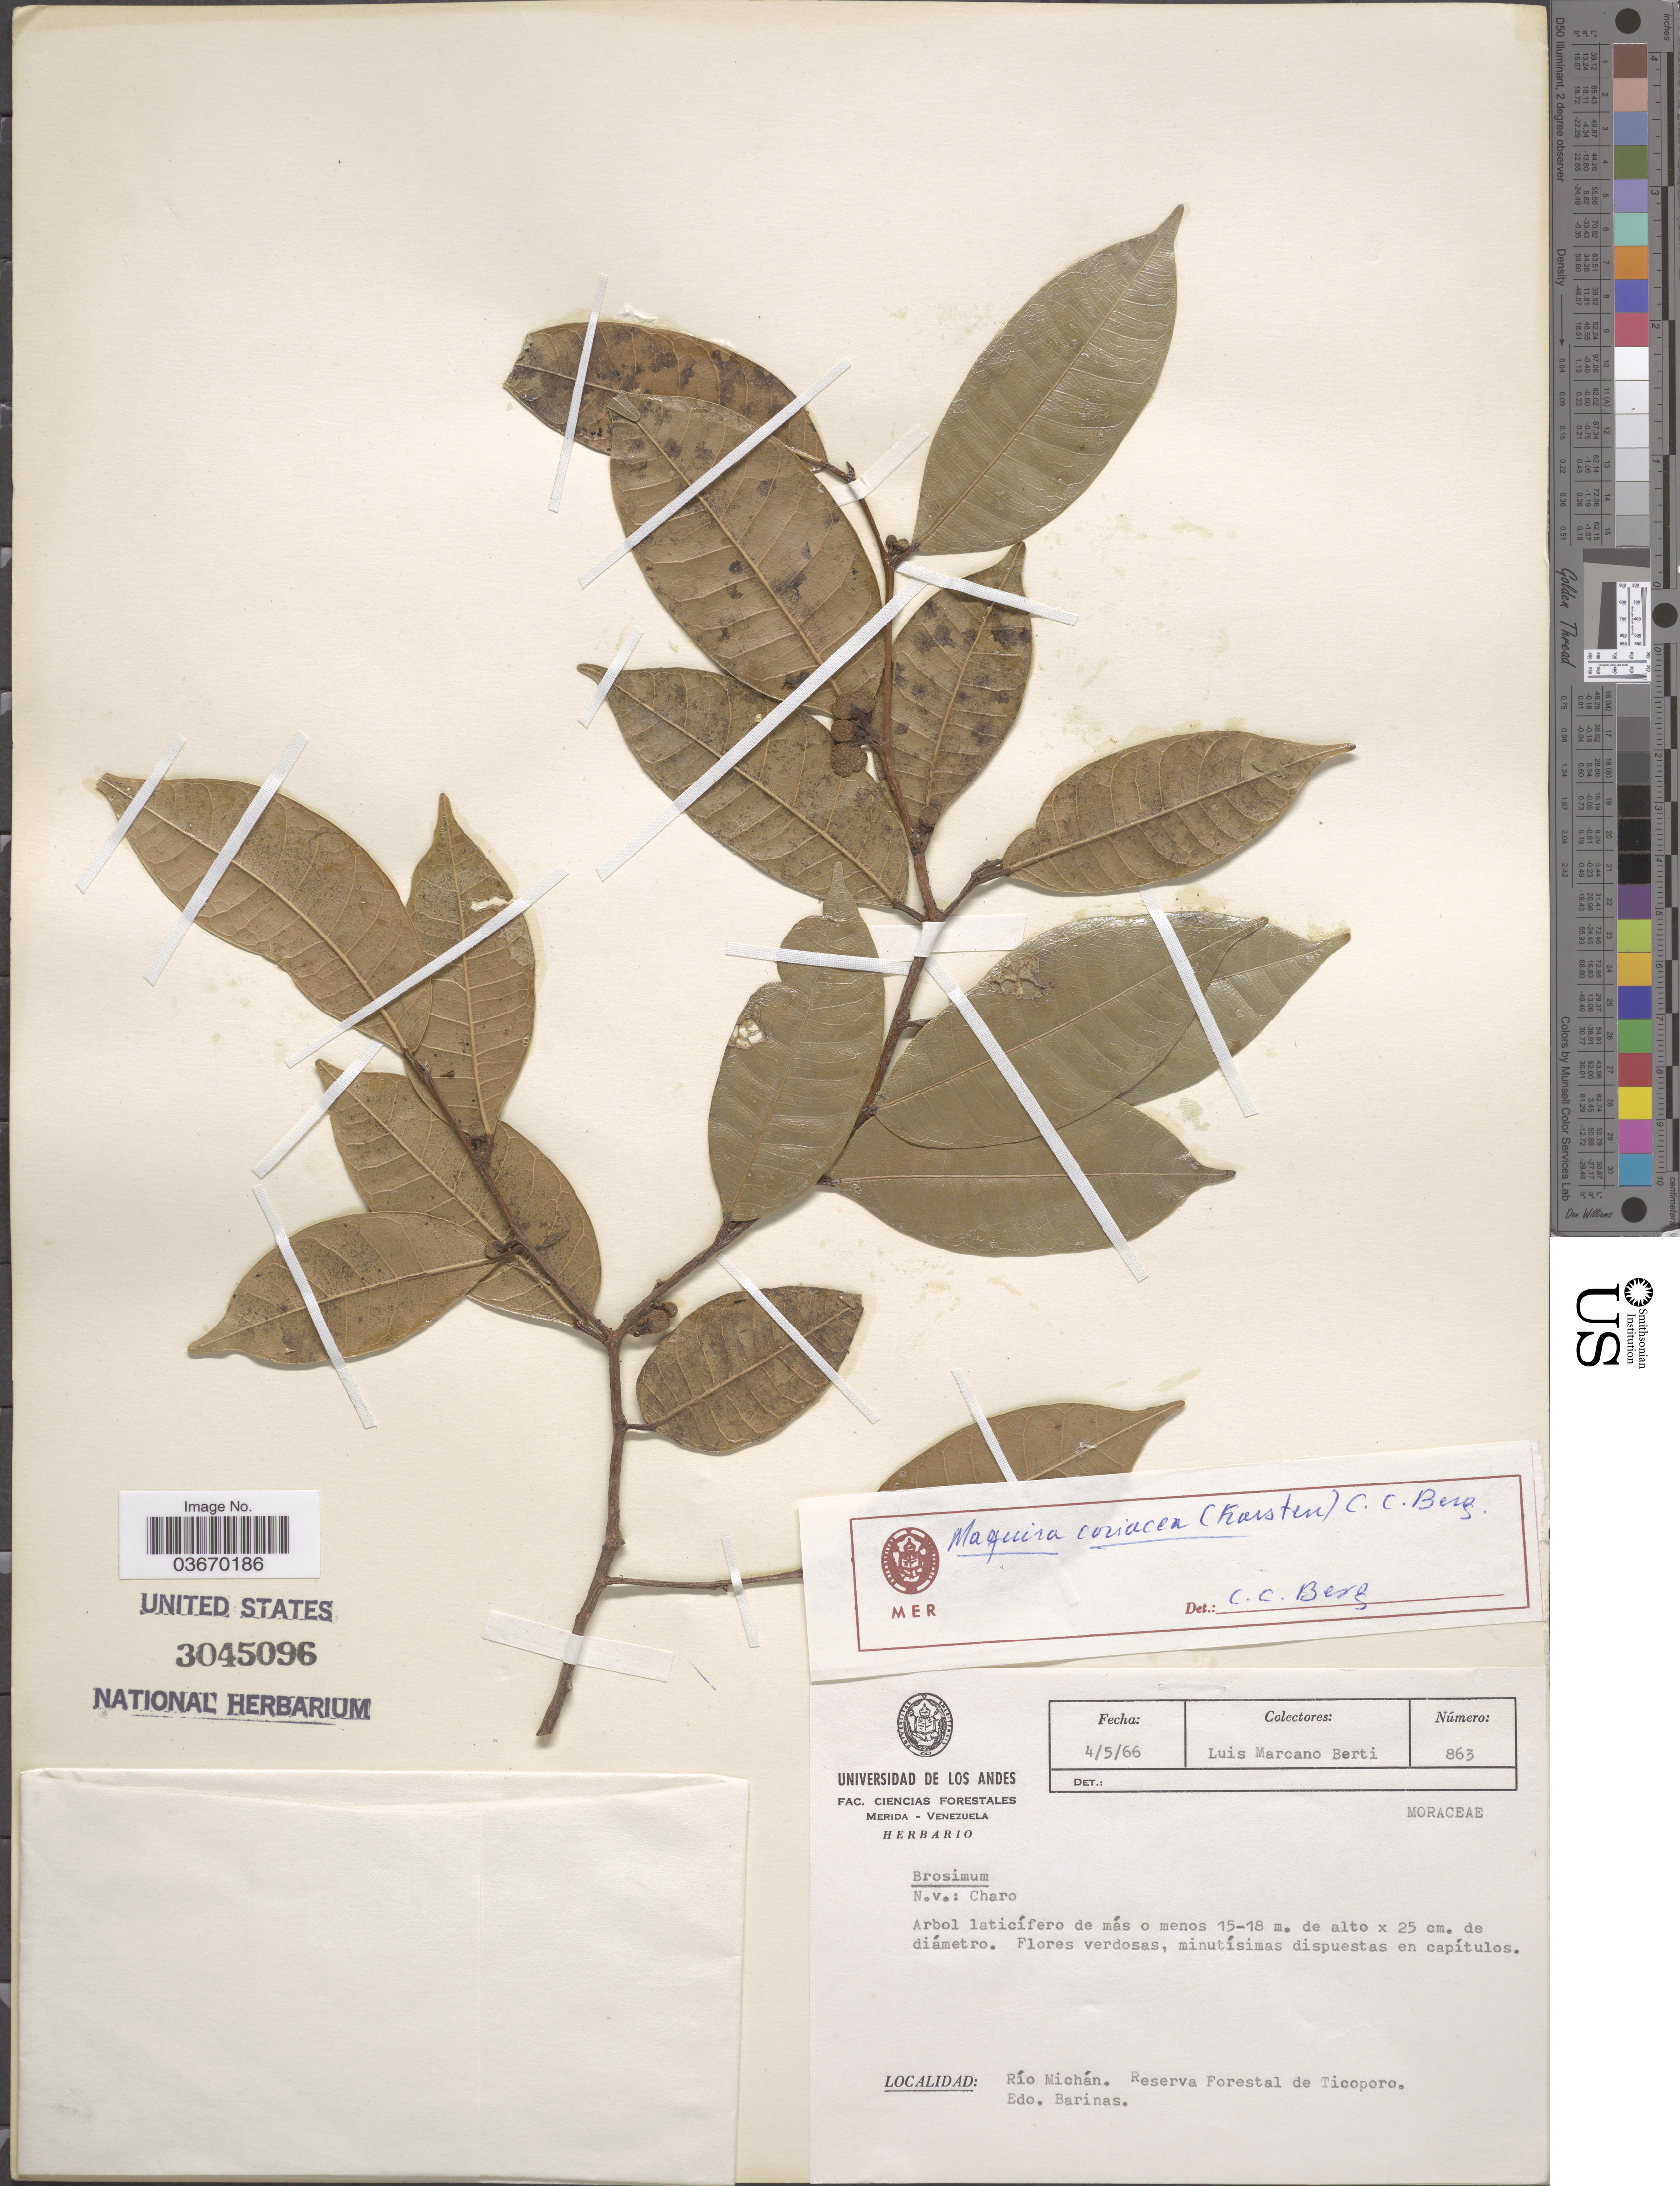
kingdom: Plantae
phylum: Tracheophyta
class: Magnoliopsida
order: Rosales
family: Moraceae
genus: Maquira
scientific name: Maquira coriacea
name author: (H. Karst.) C.C. Berg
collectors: L. Marcano-Berti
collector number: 863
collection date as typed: Transcribed d/m/y: 4/5/66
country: Venezuela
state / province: Barinas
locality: Río Michán. Reserva Forestal de Ticoporo.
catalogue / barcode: US 3045096